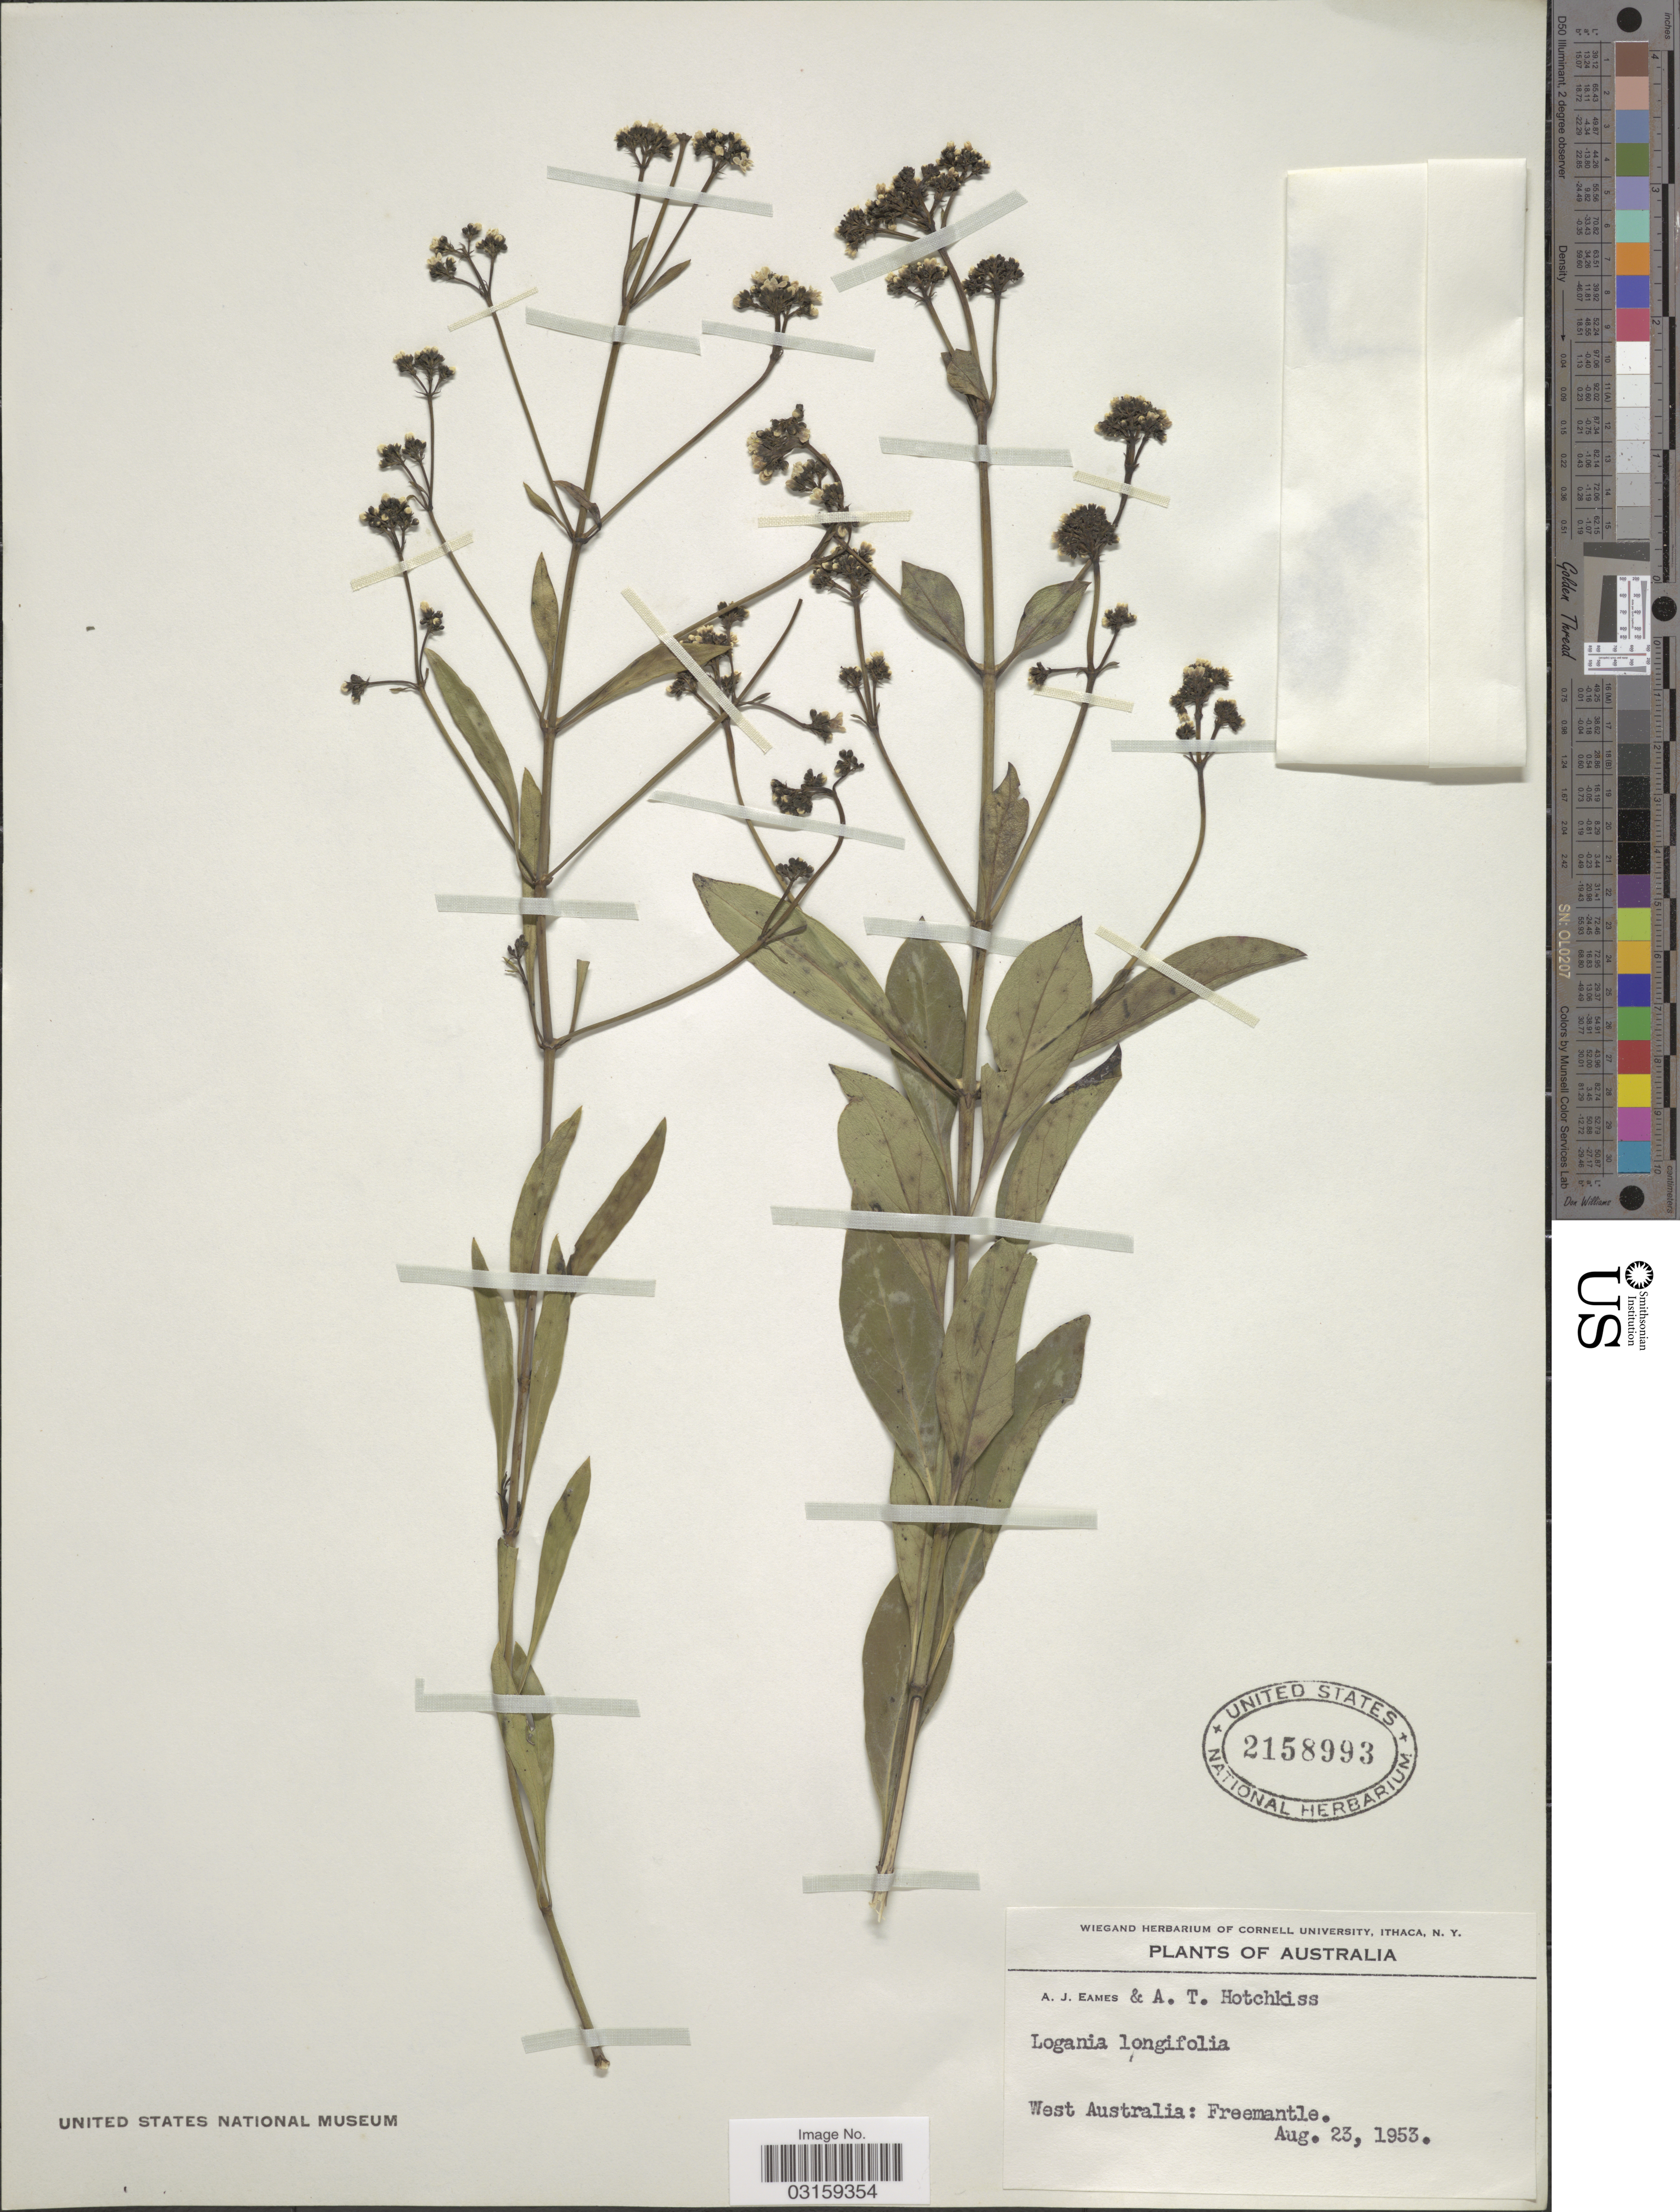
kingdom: Plantae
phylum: Tracheophyta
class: Magnoliopsida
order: Gentianales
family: Loganiaceae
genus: Logania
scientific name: Logania vaginalis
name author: (Labill.) F. Muell.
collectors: A. J. Eames & A. Hotchkiss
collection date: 1953-08-23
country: Australia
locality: West Australia: Freemantle.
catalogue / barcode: US 2158993